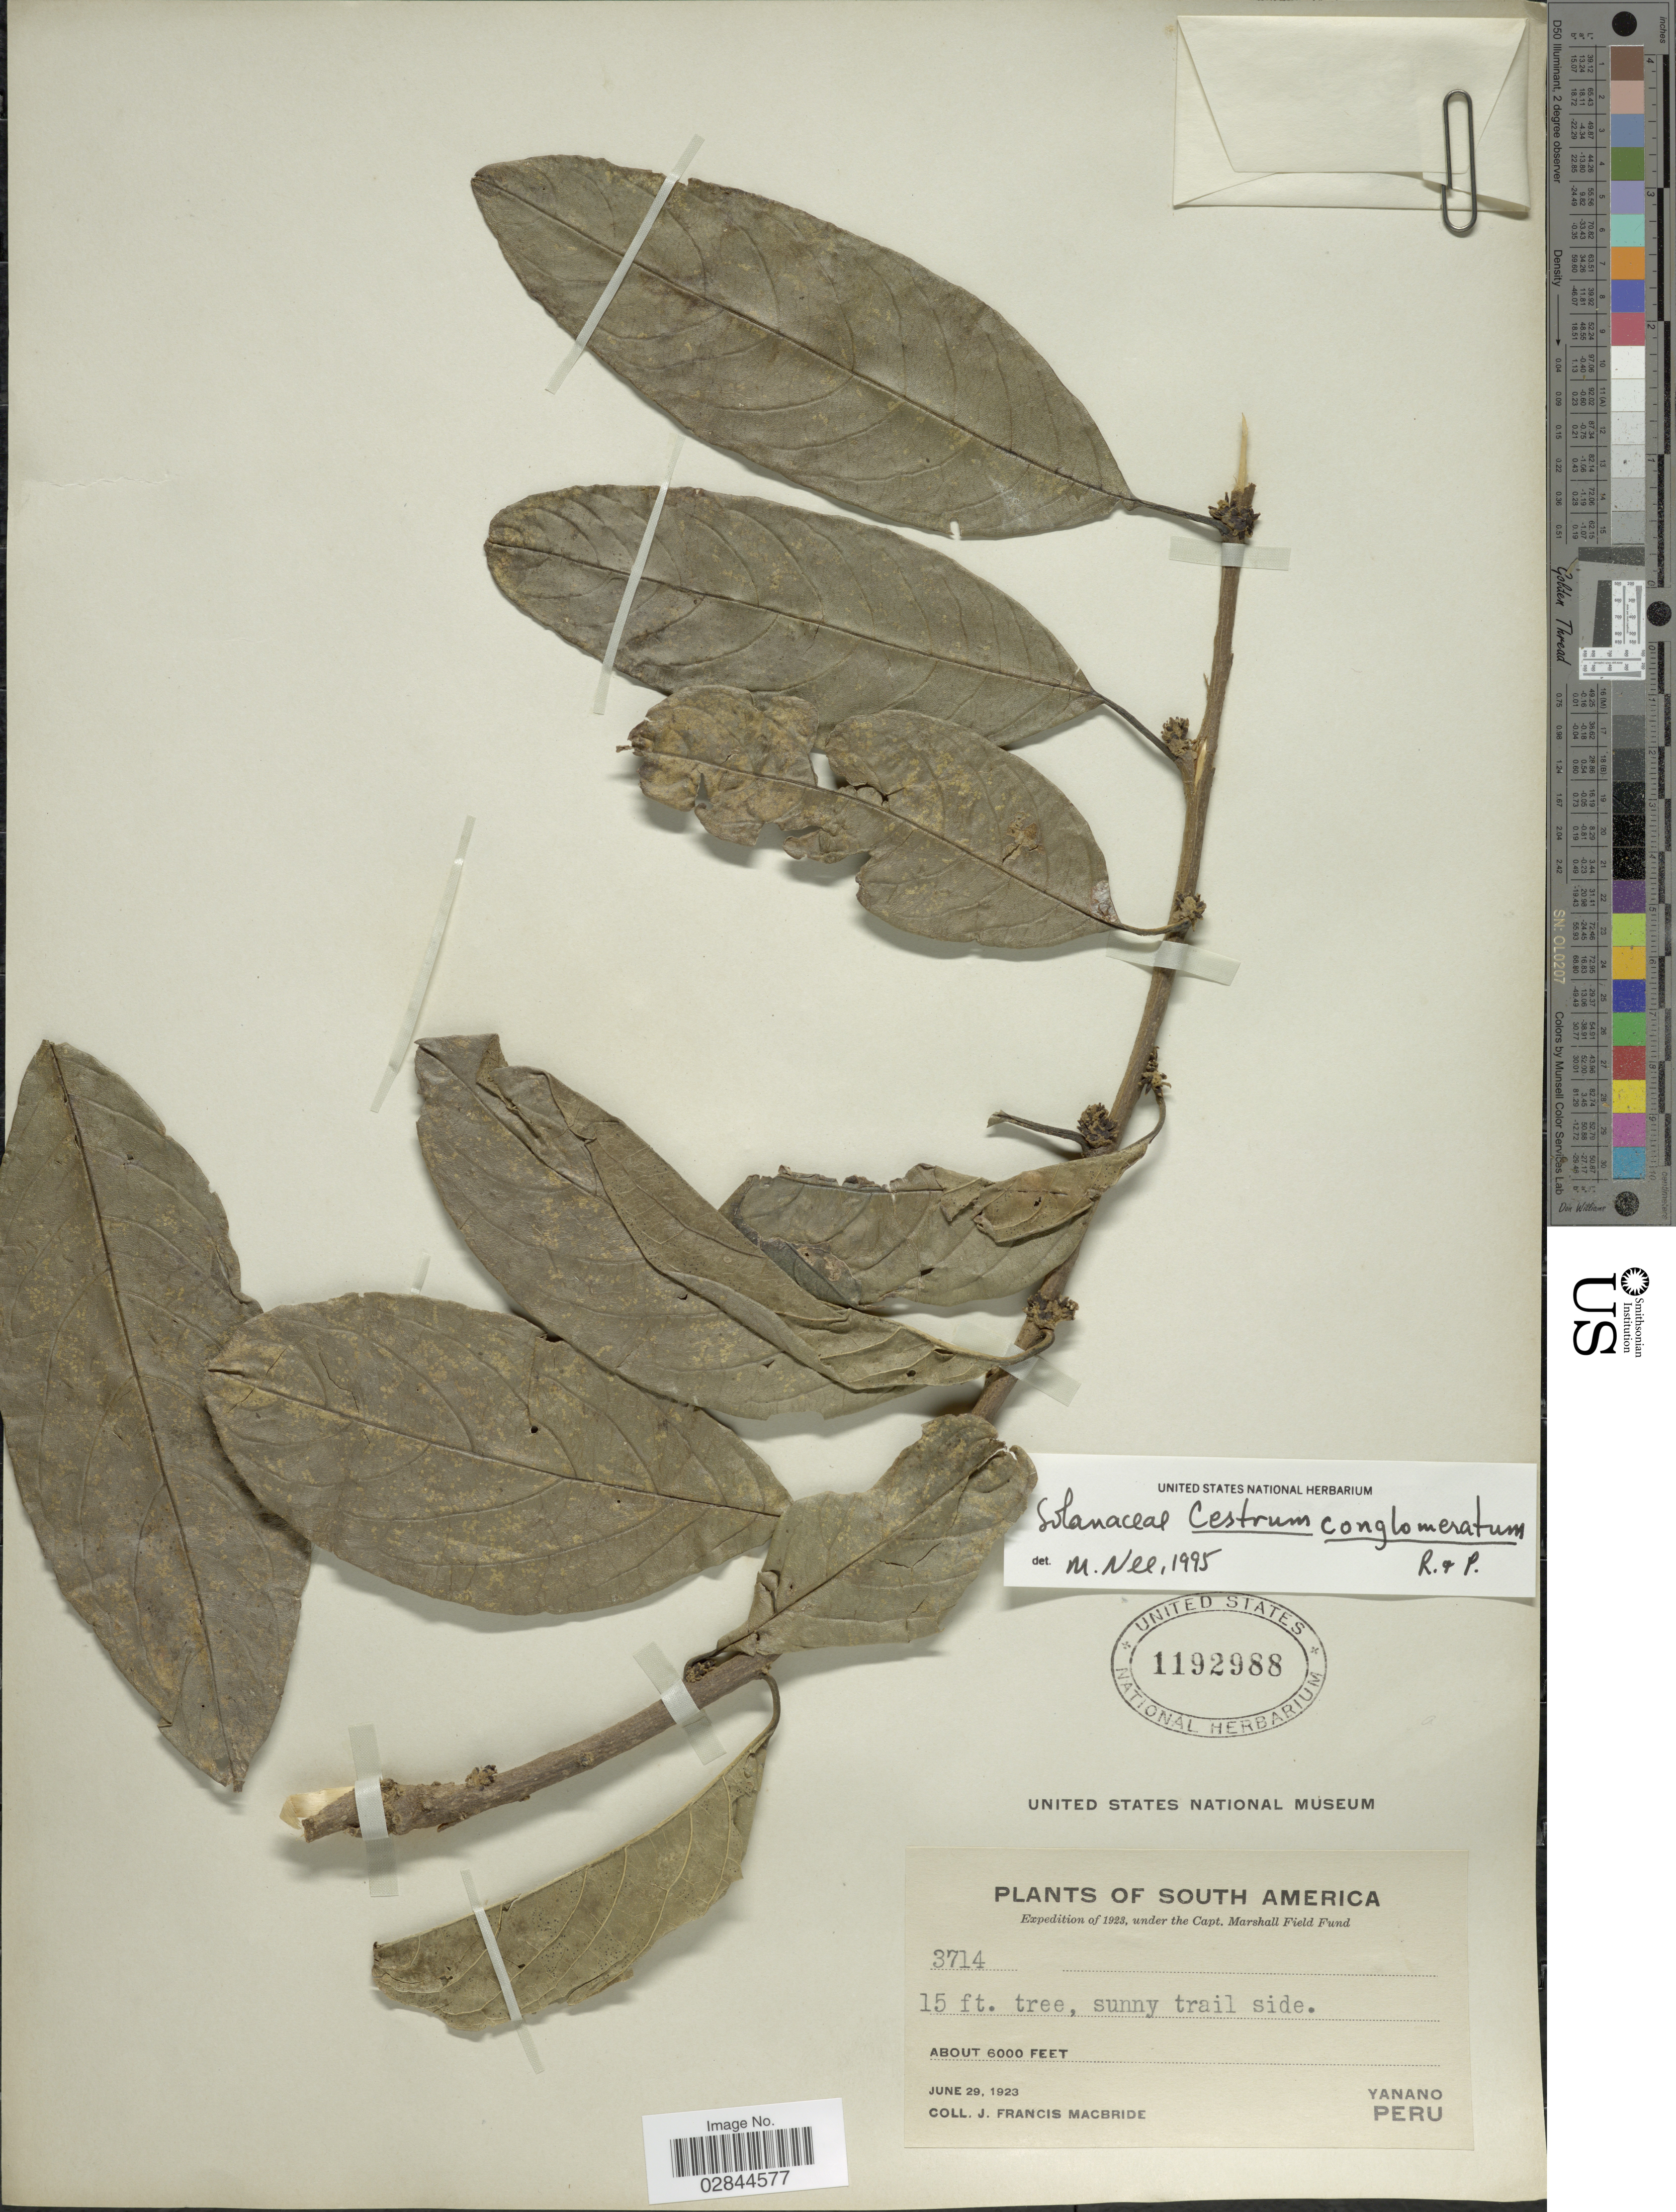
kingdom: Plantae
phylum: Tracheophyta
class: Magnoliopsida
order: Solanales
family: Solanaceae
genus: Cestrum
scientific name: Cestrum conglomeratum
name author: Ruiz & Pav.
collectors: J. F. Macbride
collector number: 3714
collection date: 1923-06-29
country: Peru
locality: Yanano.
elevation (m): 1829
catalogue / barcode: US 1192988